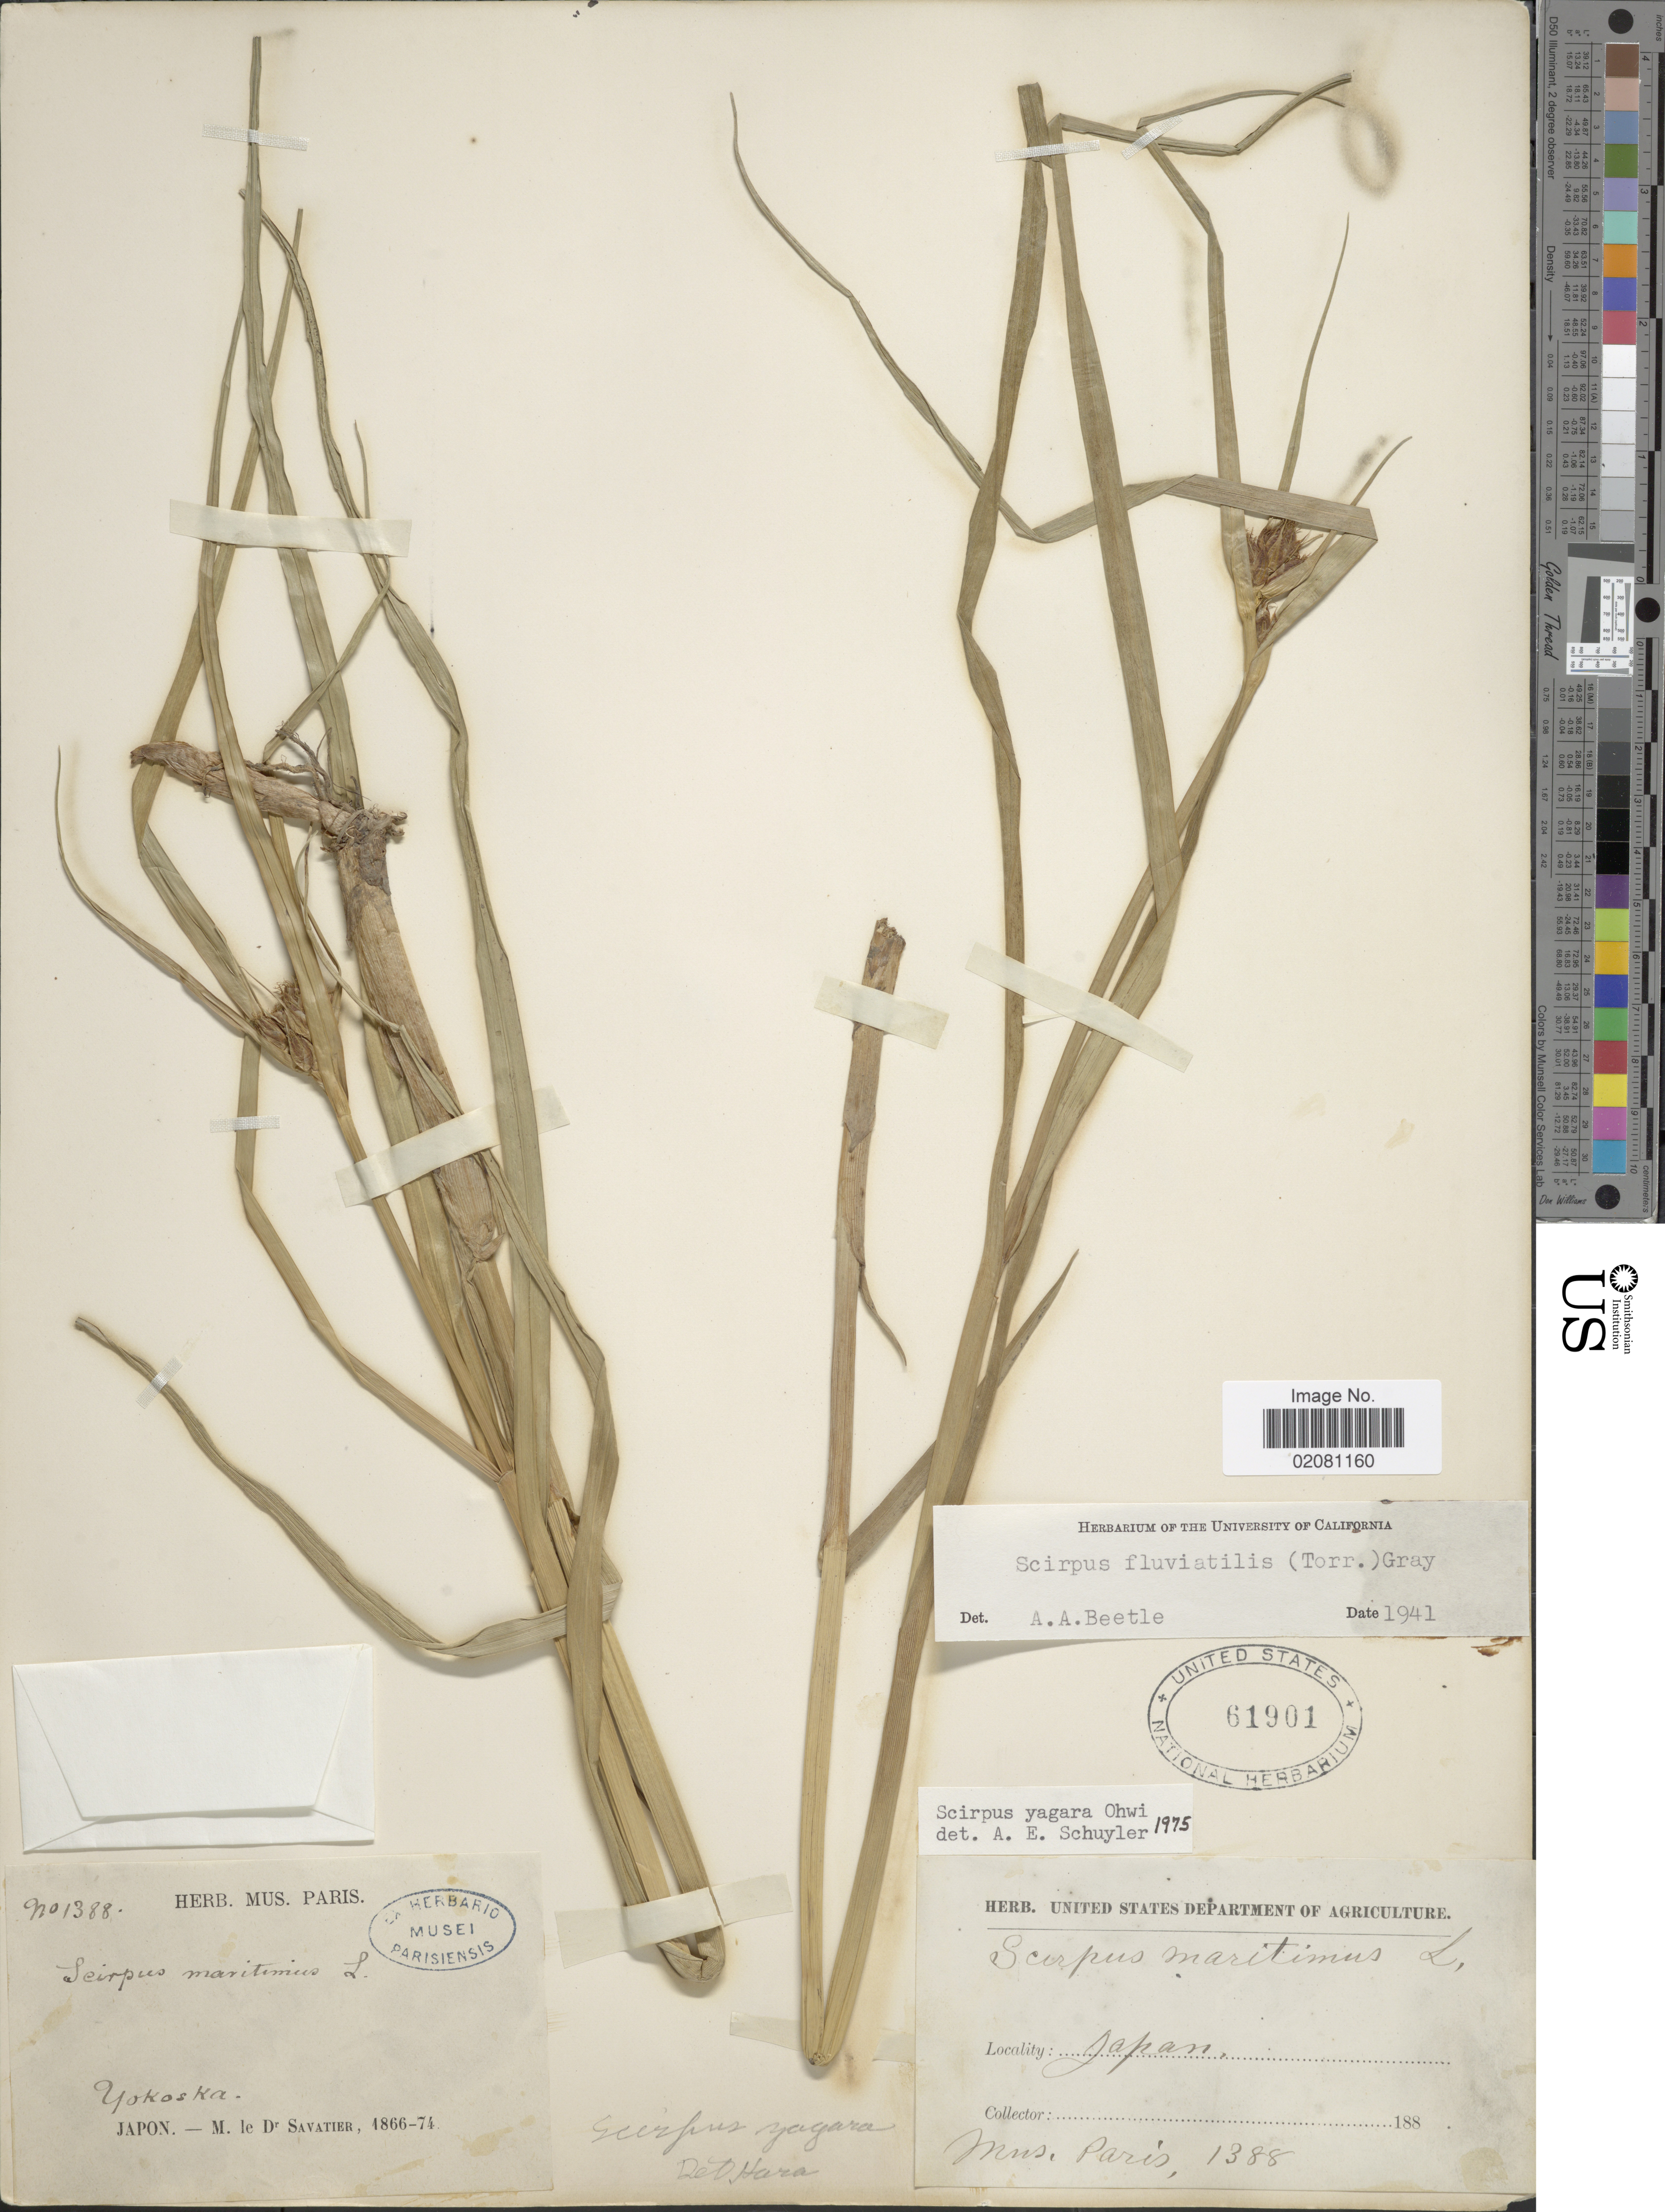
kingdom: Plantae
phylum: Tracheophyta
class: Liliopsida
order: Poales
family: Cyperaceae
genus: Bolboschoenus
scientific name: Bolboschoenus yagara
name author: (Ohwi) Y.C. Yang & M. Zhan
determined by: Strong, Mark T., (BOT), Smithsonian Institution - National Museum of Natural History (UNITED STATES)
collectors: Savatier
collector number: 1388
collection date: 1866/1874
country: Japan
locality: Japan. Yokoska.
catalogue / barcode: US 61901